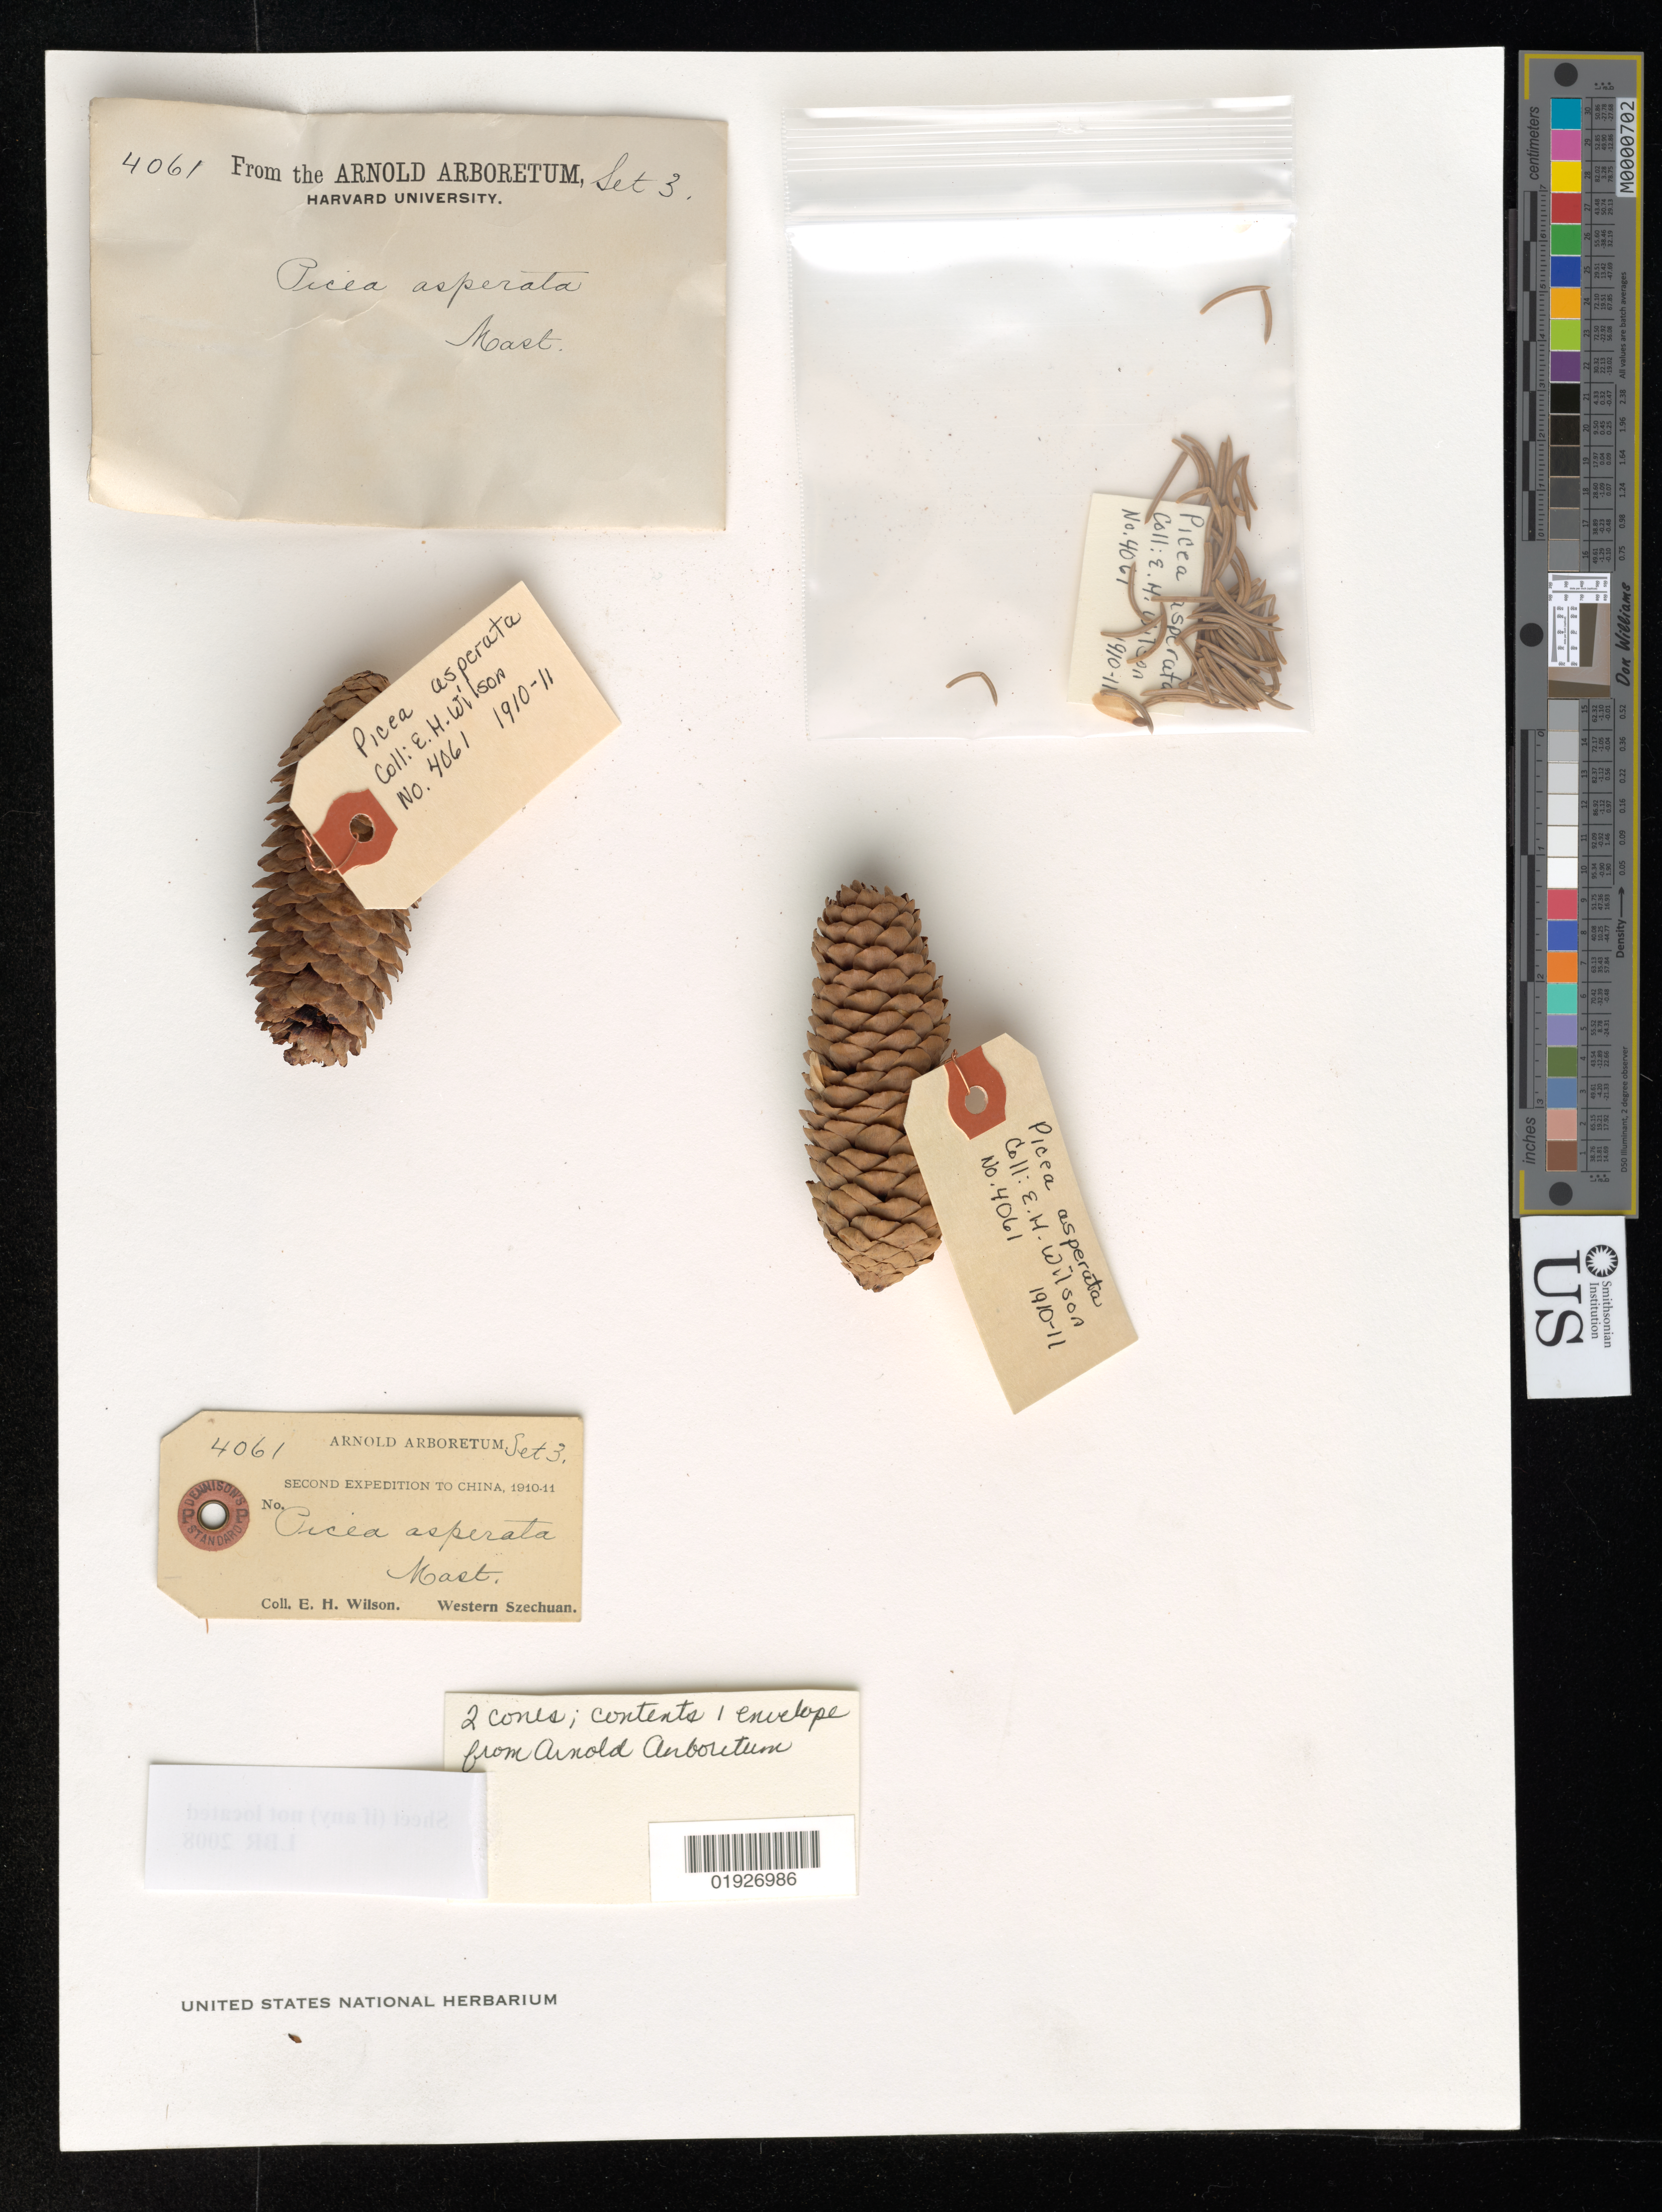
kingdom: Plantae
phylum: Tracheophyta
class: Pinopsida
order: Pinales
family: Pinaceae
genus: Picea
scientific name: Picea asperata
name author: Mast.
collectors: E. H. Wilson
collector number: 4061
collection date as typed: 1910 to -- --- 1911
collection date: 1910/1911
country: China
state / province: Sichuan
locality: Western Szechuan